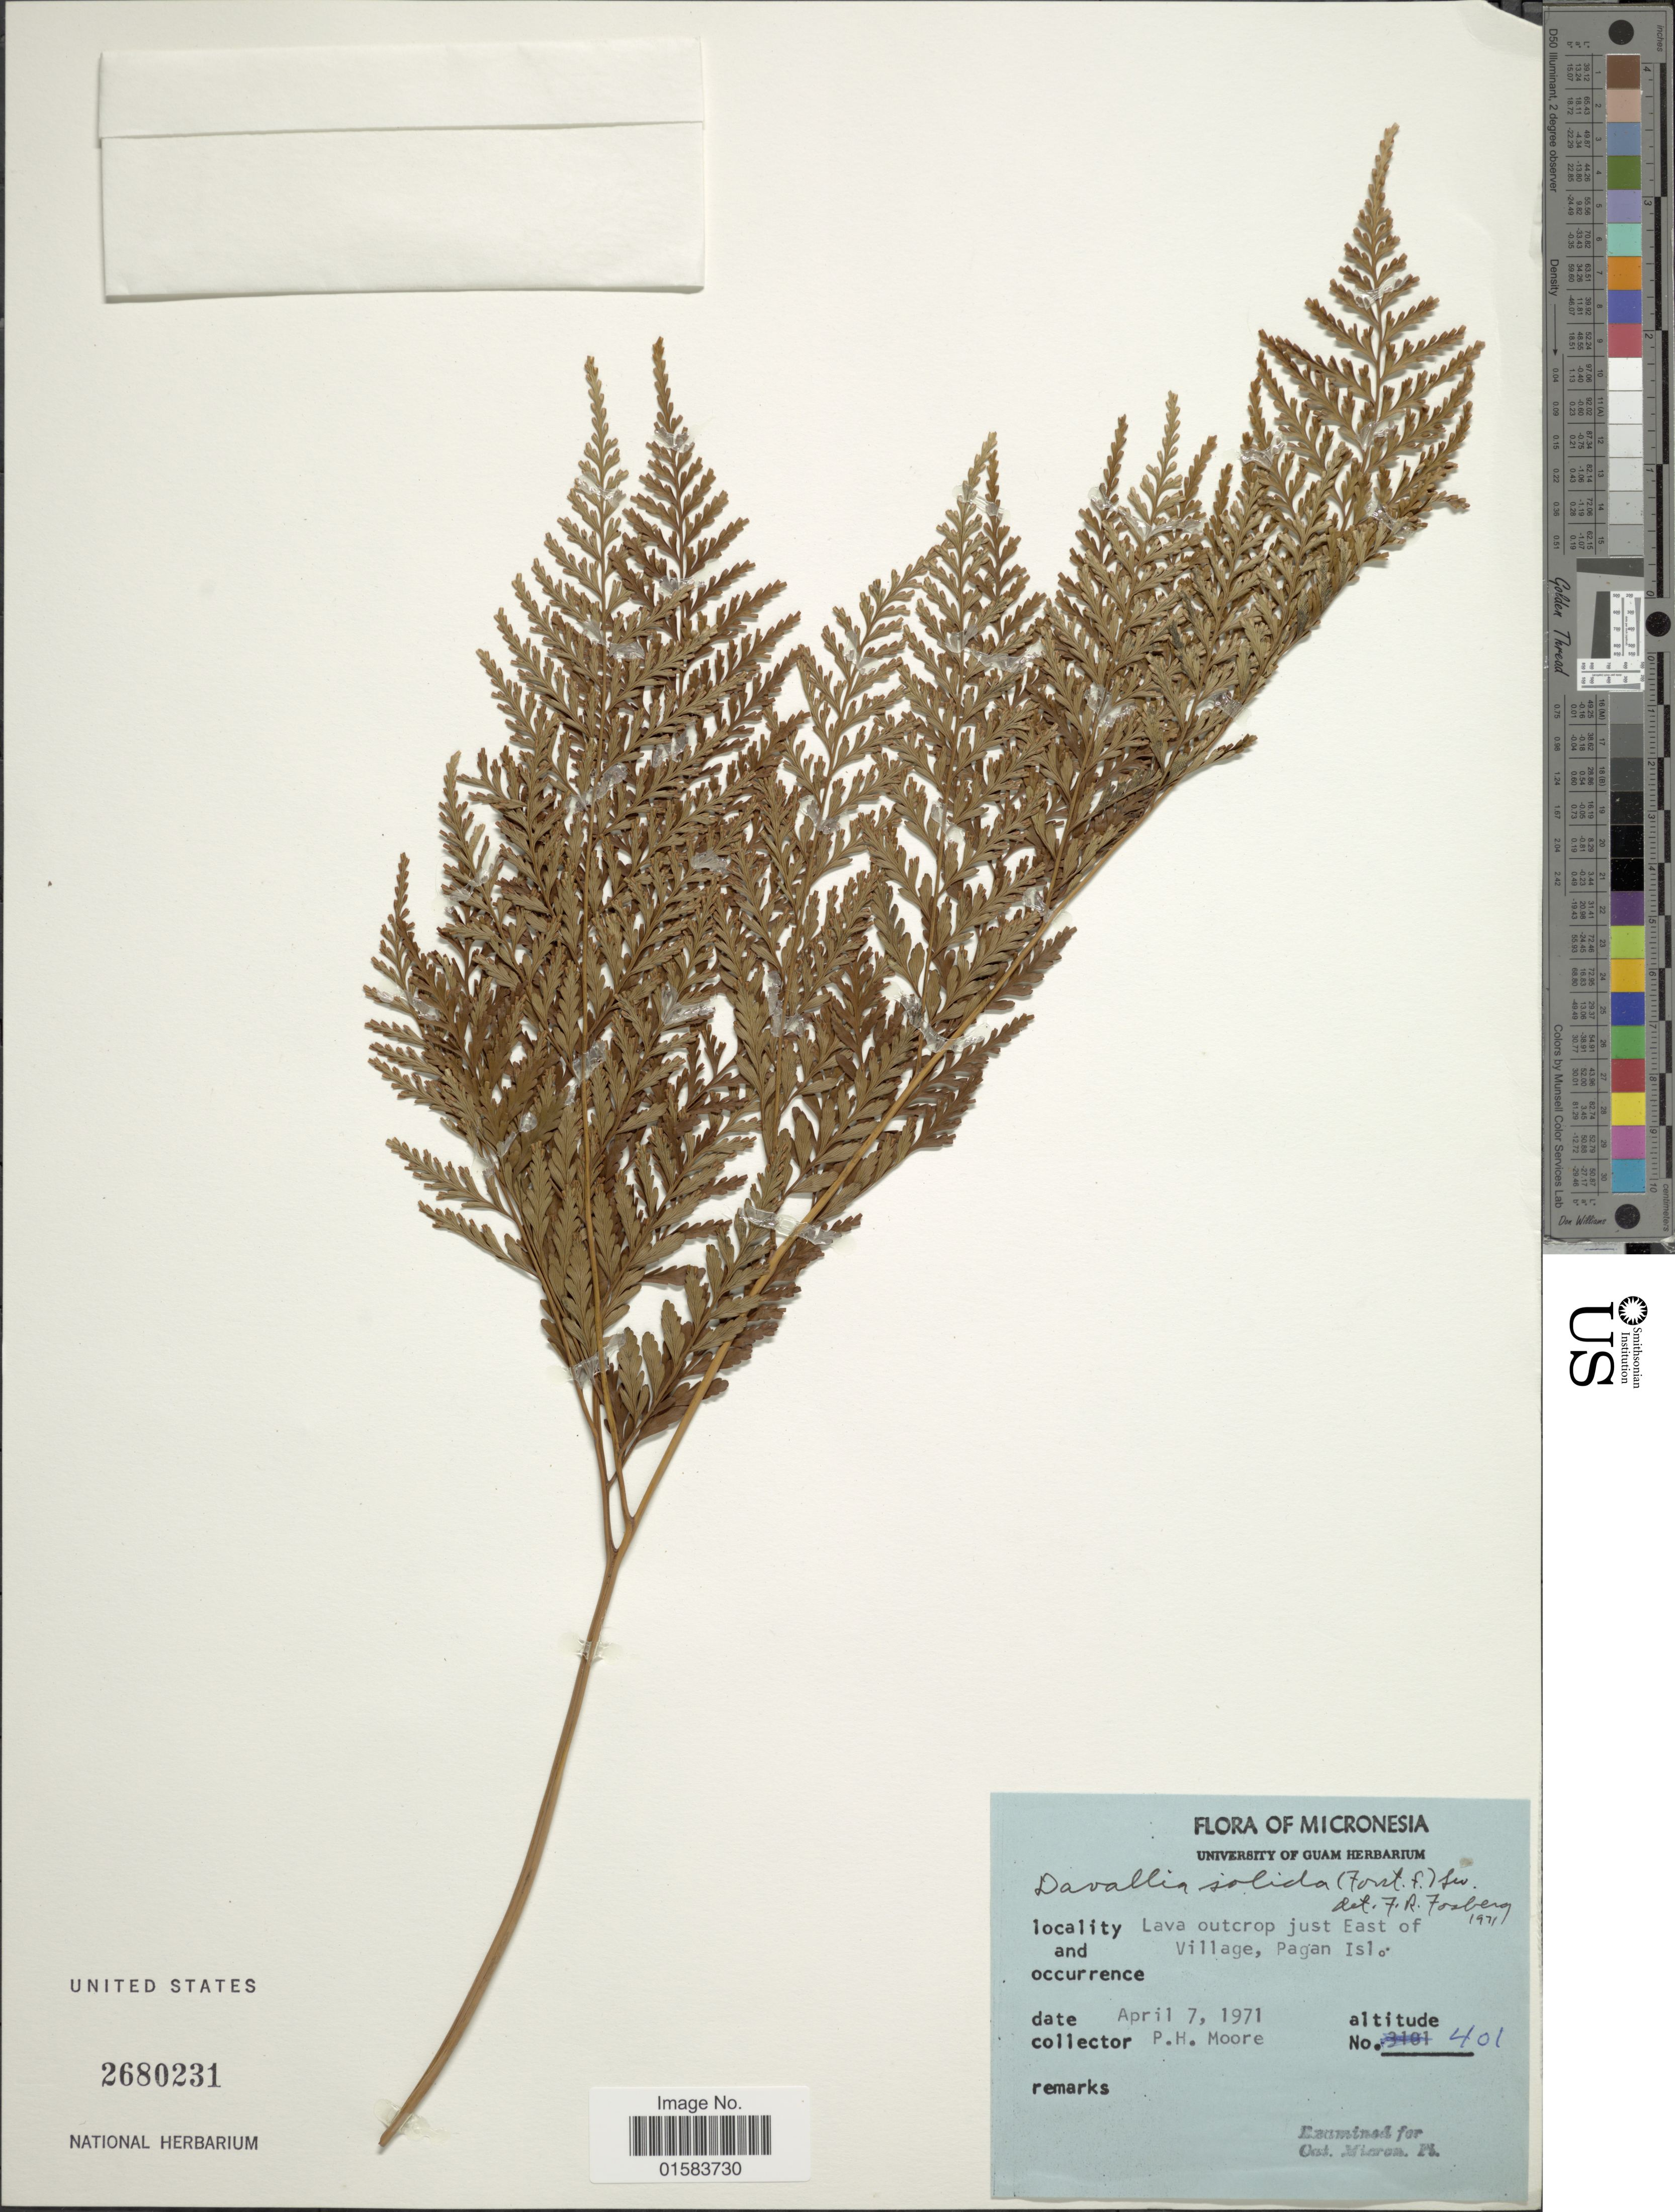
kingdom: Plantae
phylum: Tracheophyta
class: Polypodiopsida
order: Polypodiales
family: Davalliaceae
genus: Davallia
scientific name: Davallia solida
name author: (G. Forst.) Sw.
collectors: P. H. Moore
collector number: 401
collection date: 1971-04-07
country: Northern Mariana Islands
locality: Micronesia, Lava outcrop just East of Village, Pagan Isl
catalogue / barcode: US 2680231